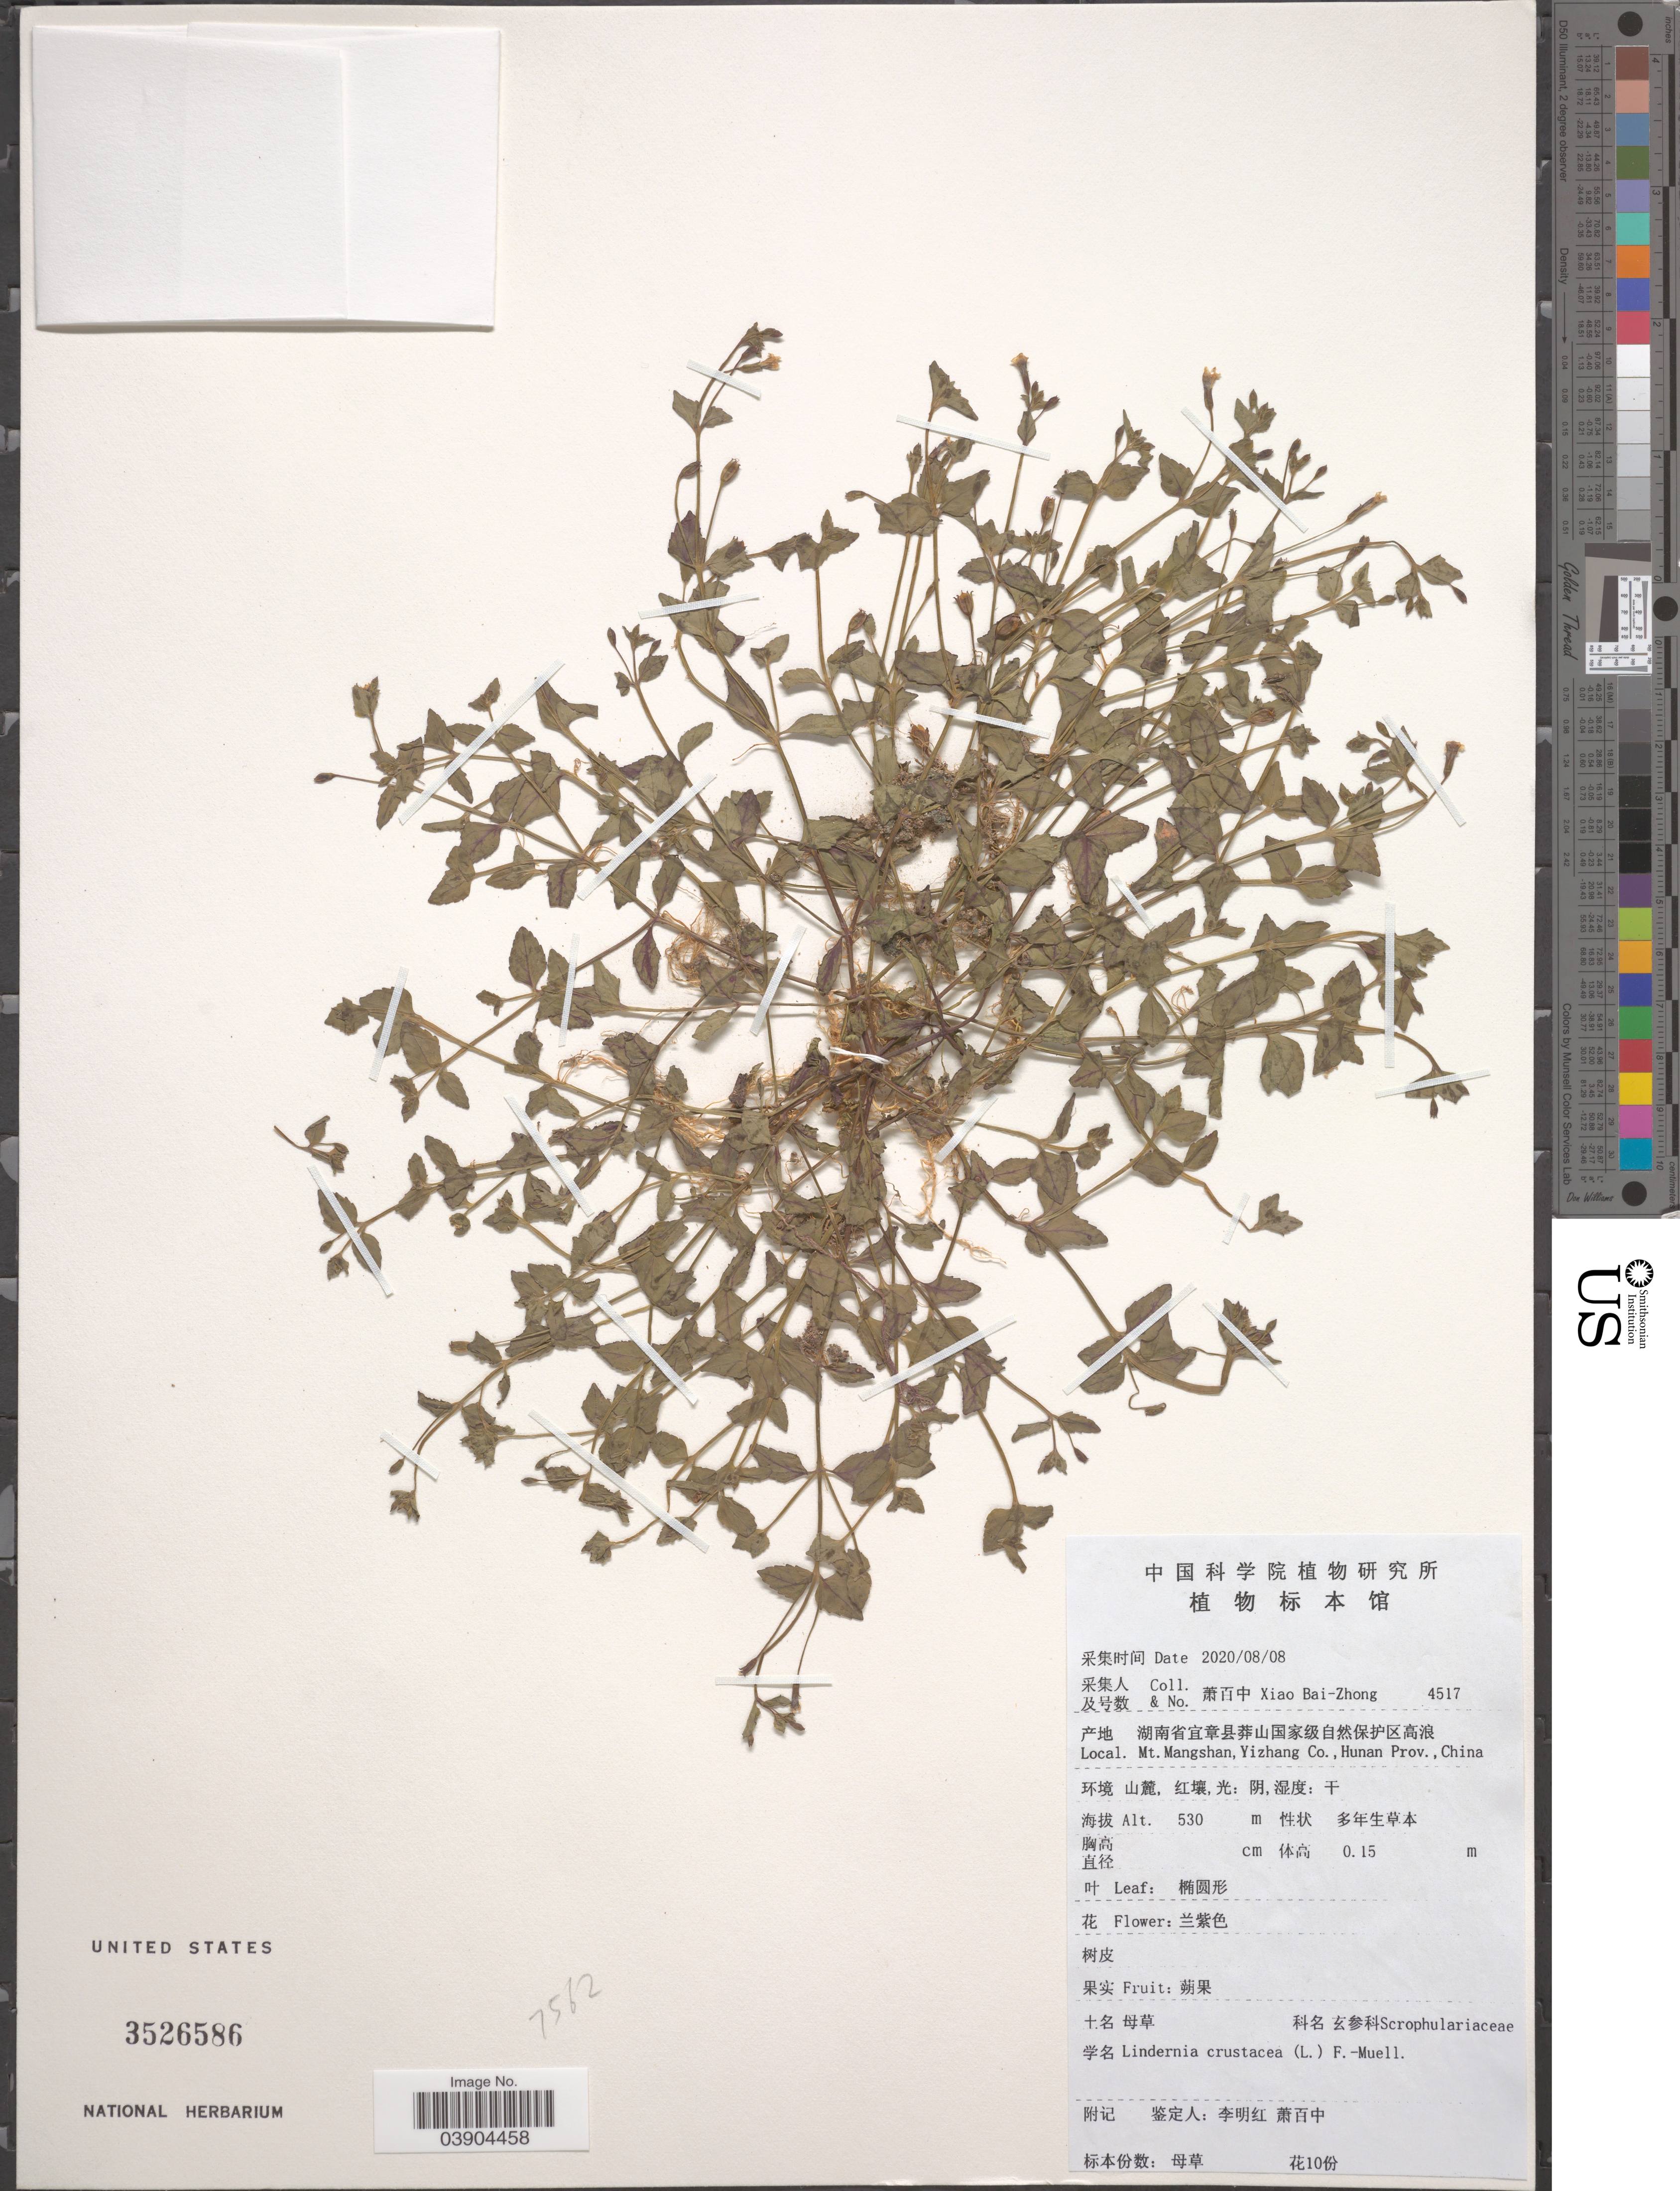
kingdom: Plantae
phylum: Tracheophyta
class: Magnoliopsida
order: Lamiales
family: Linderniaceae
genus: Lindernia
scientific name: Lindernia crustacea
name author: (L.) F. Muell.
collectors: B. Z. Xiao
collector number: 4517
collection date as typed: Transcribed d/m/y: 8/8/2020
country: China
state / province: Hunan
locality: Mt. Mangshan, Yizhang Co.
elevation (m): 530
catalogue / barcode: US 3526586